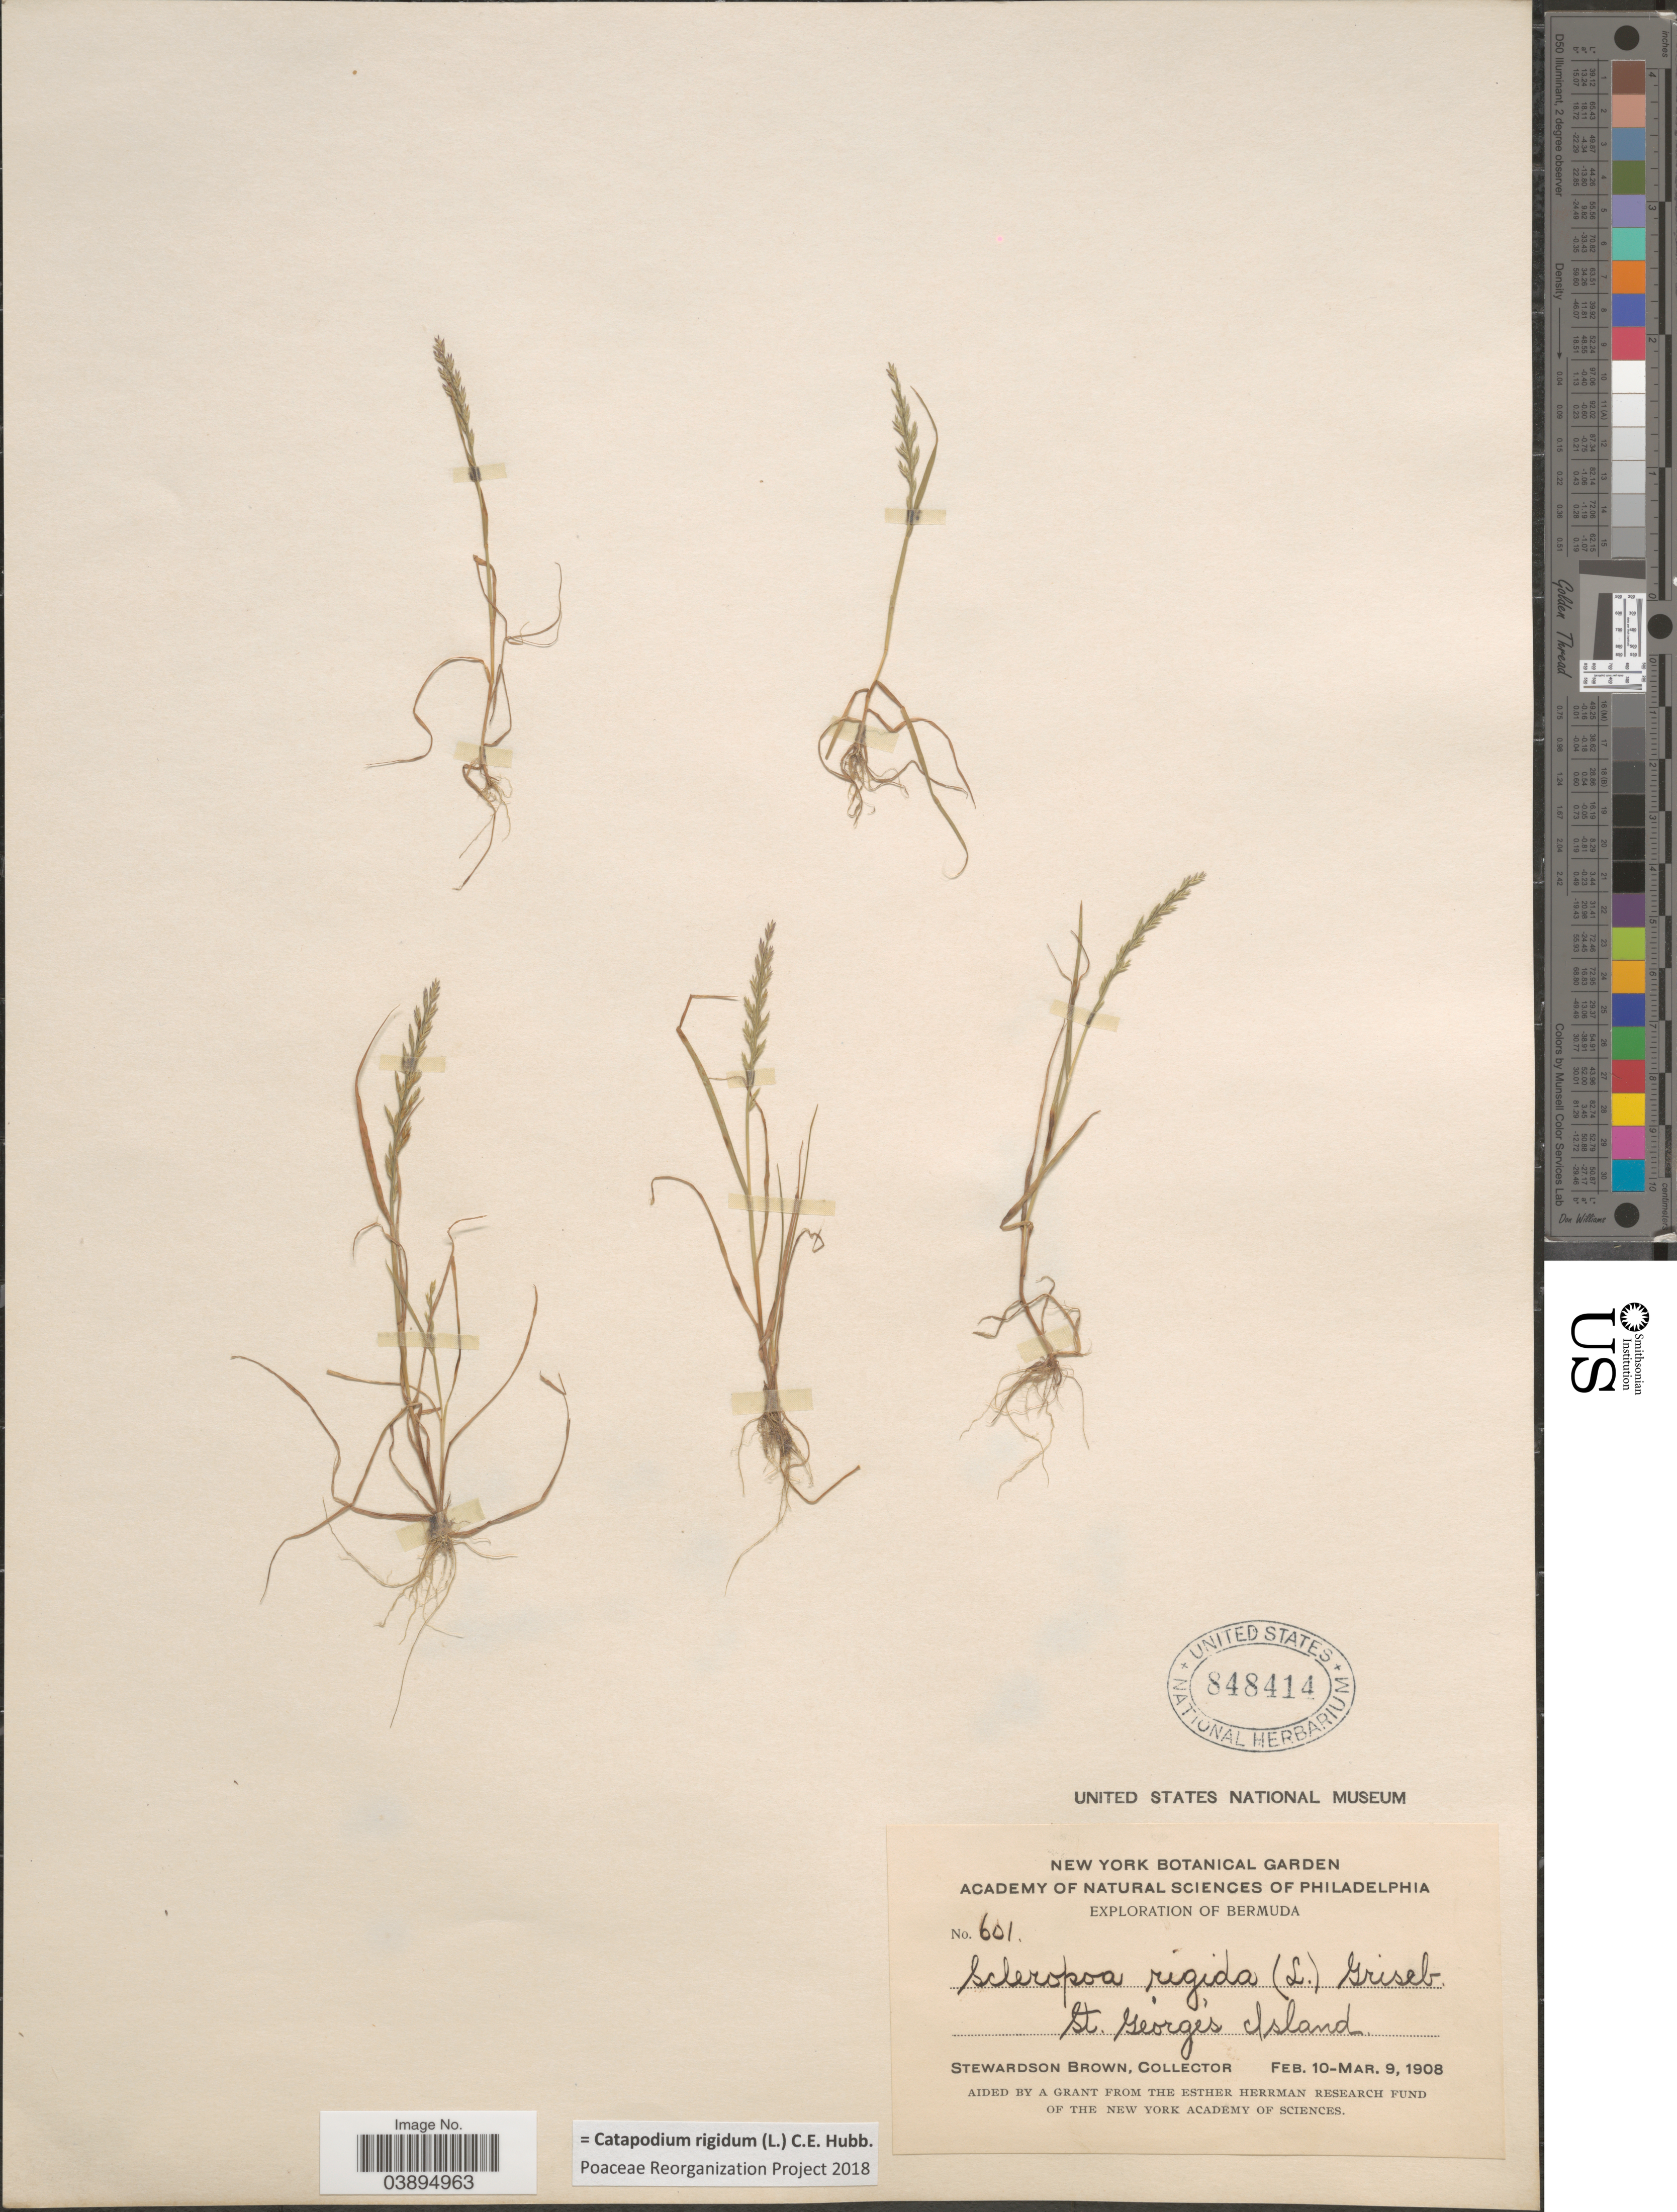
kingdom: Plantae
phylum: Tracheophyta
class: Liliopsida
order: Poales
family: Poaceae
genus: Catapodium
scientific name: Catapodium rigidum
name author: (L.) C.E. Hubb.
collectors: S. Brown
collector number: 601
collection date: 1908-02-10/1908-03-09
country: Bermuda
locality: St. George's Island.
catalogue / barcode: US 848414